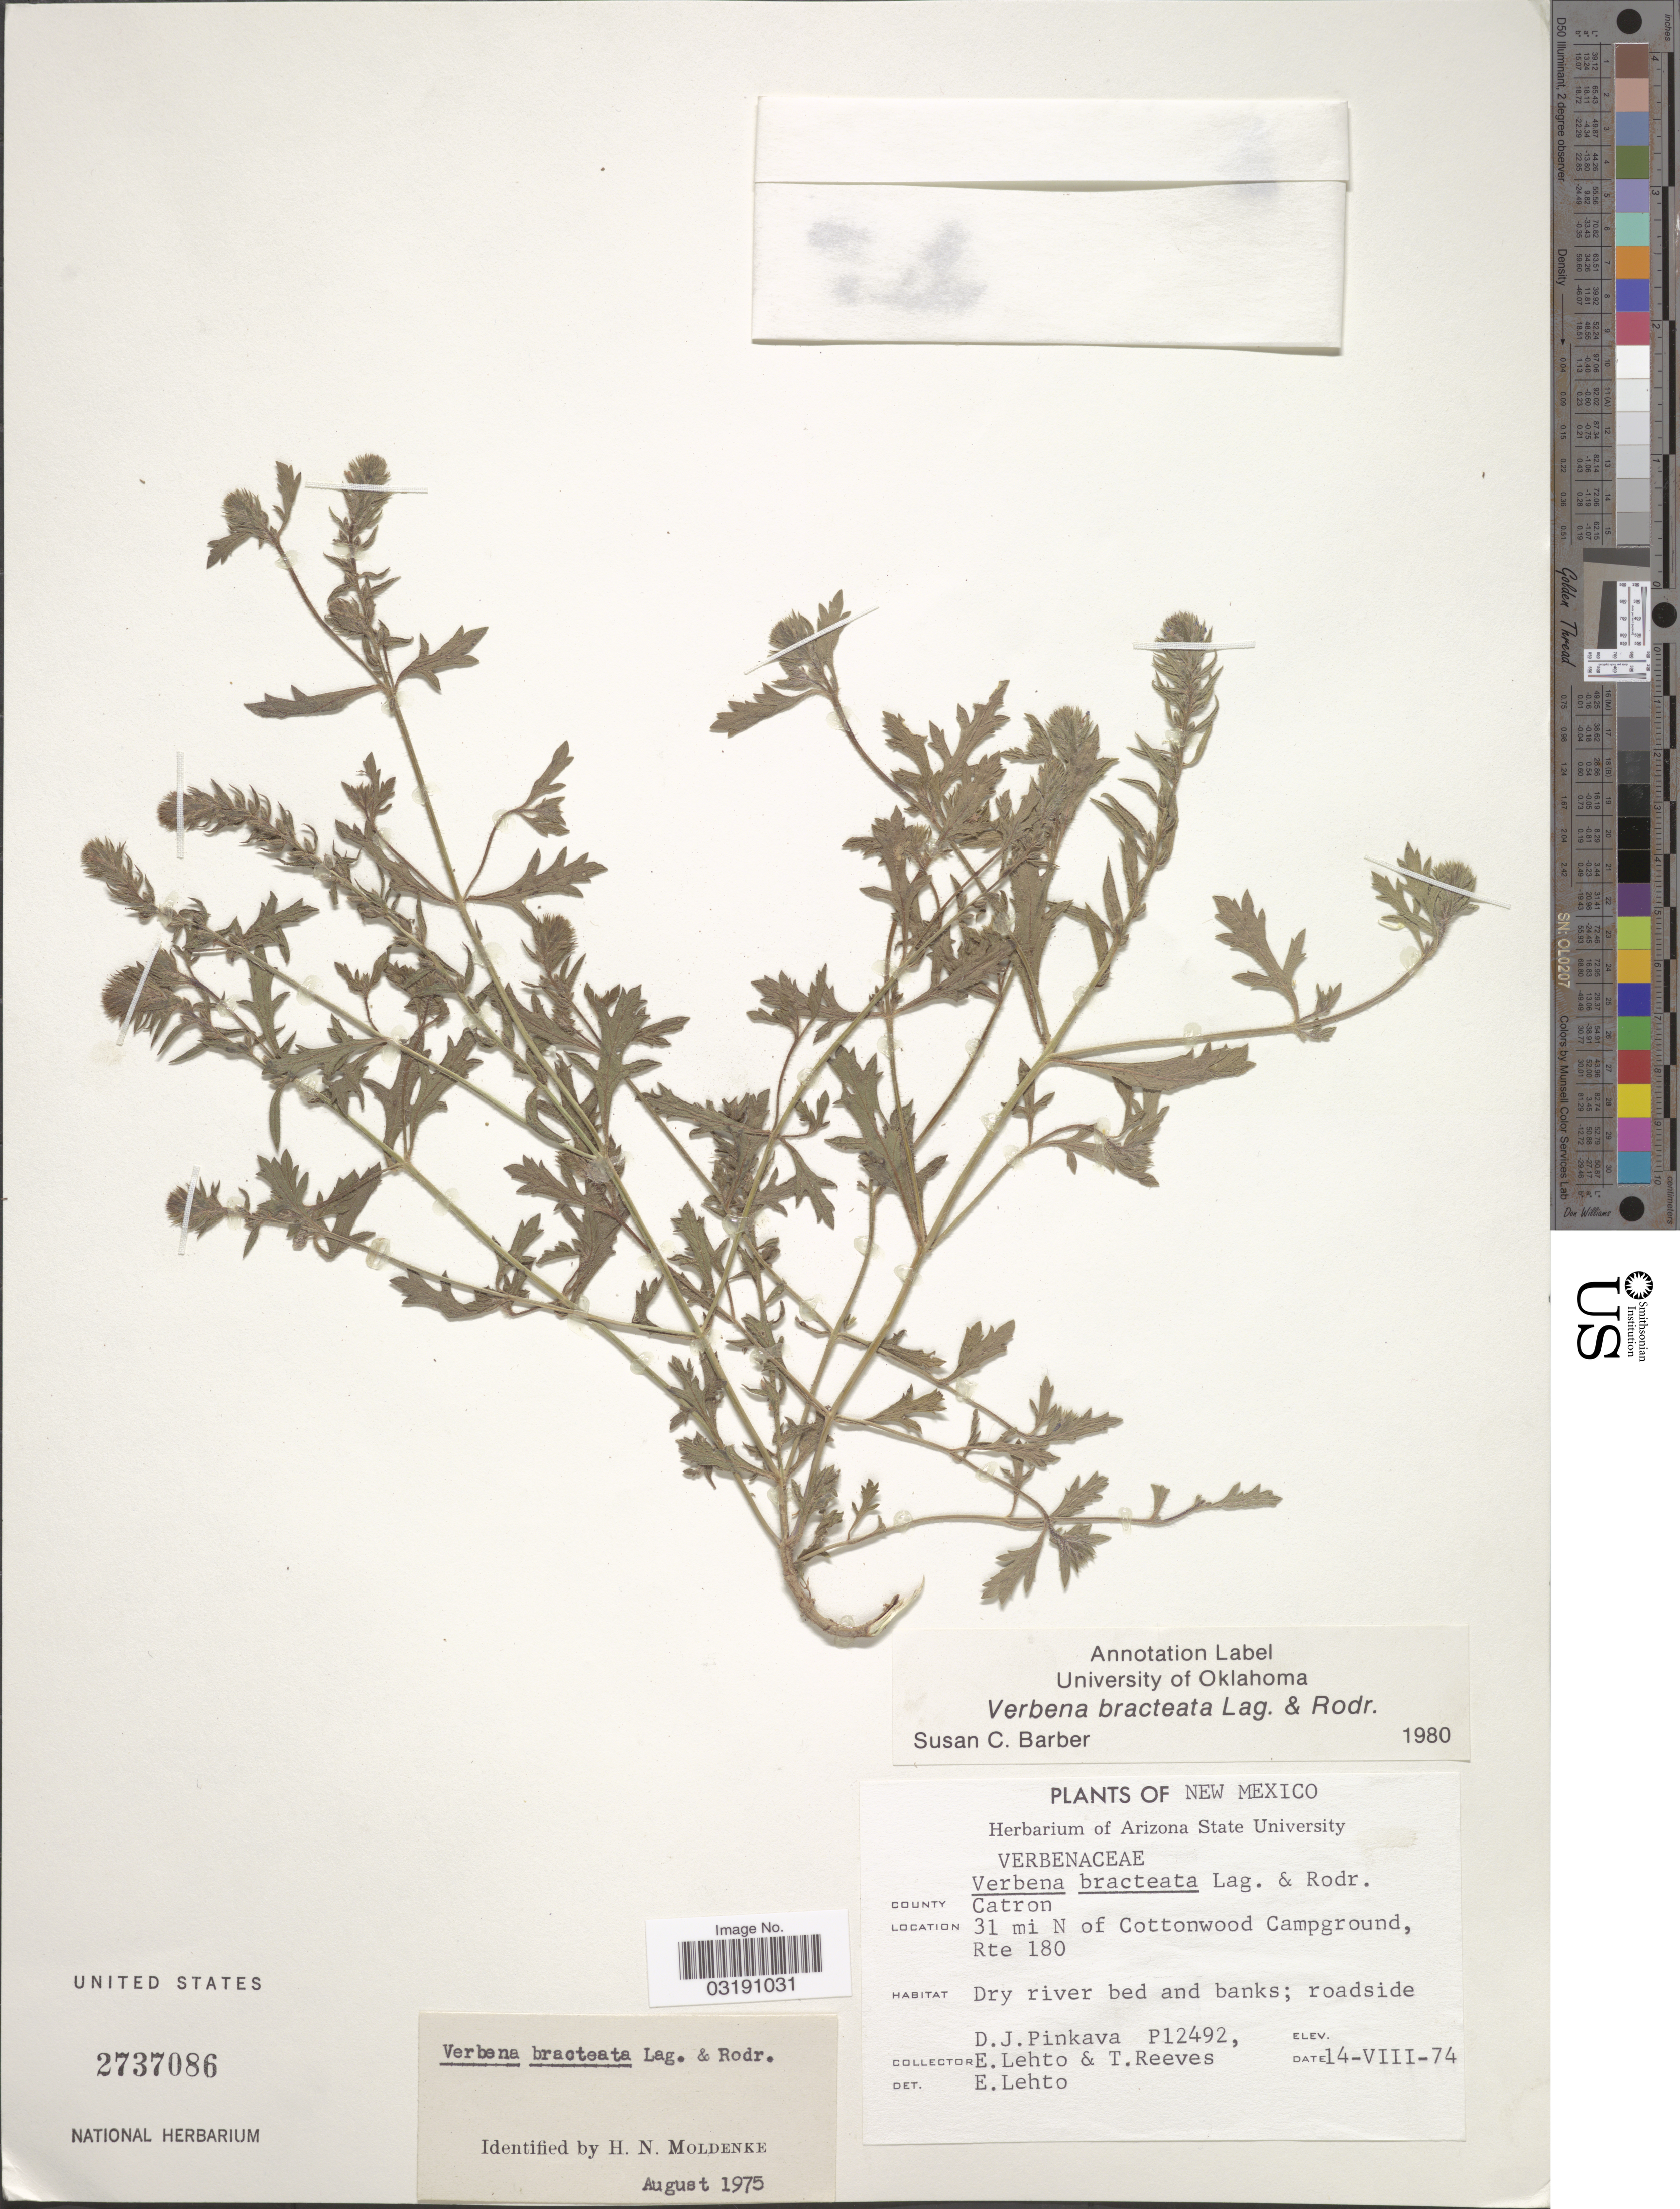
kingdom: Plantae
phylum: Tracheophyta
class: Magnoliopsida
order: Lamiales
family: Verbenaceae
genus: Verbena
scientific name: Verbena bracteata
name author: Cav. ex Lag. & Rodr.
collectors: D. J. Pinkava, E. Lehto & T. Reeves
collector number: P12492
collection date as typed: Transcribed d/m/y: 14/8/74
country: United States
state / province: New Mexico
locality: County Catron. 31 mi N of Cottonwood Campground, Rte 180.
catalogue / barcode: US 2737086